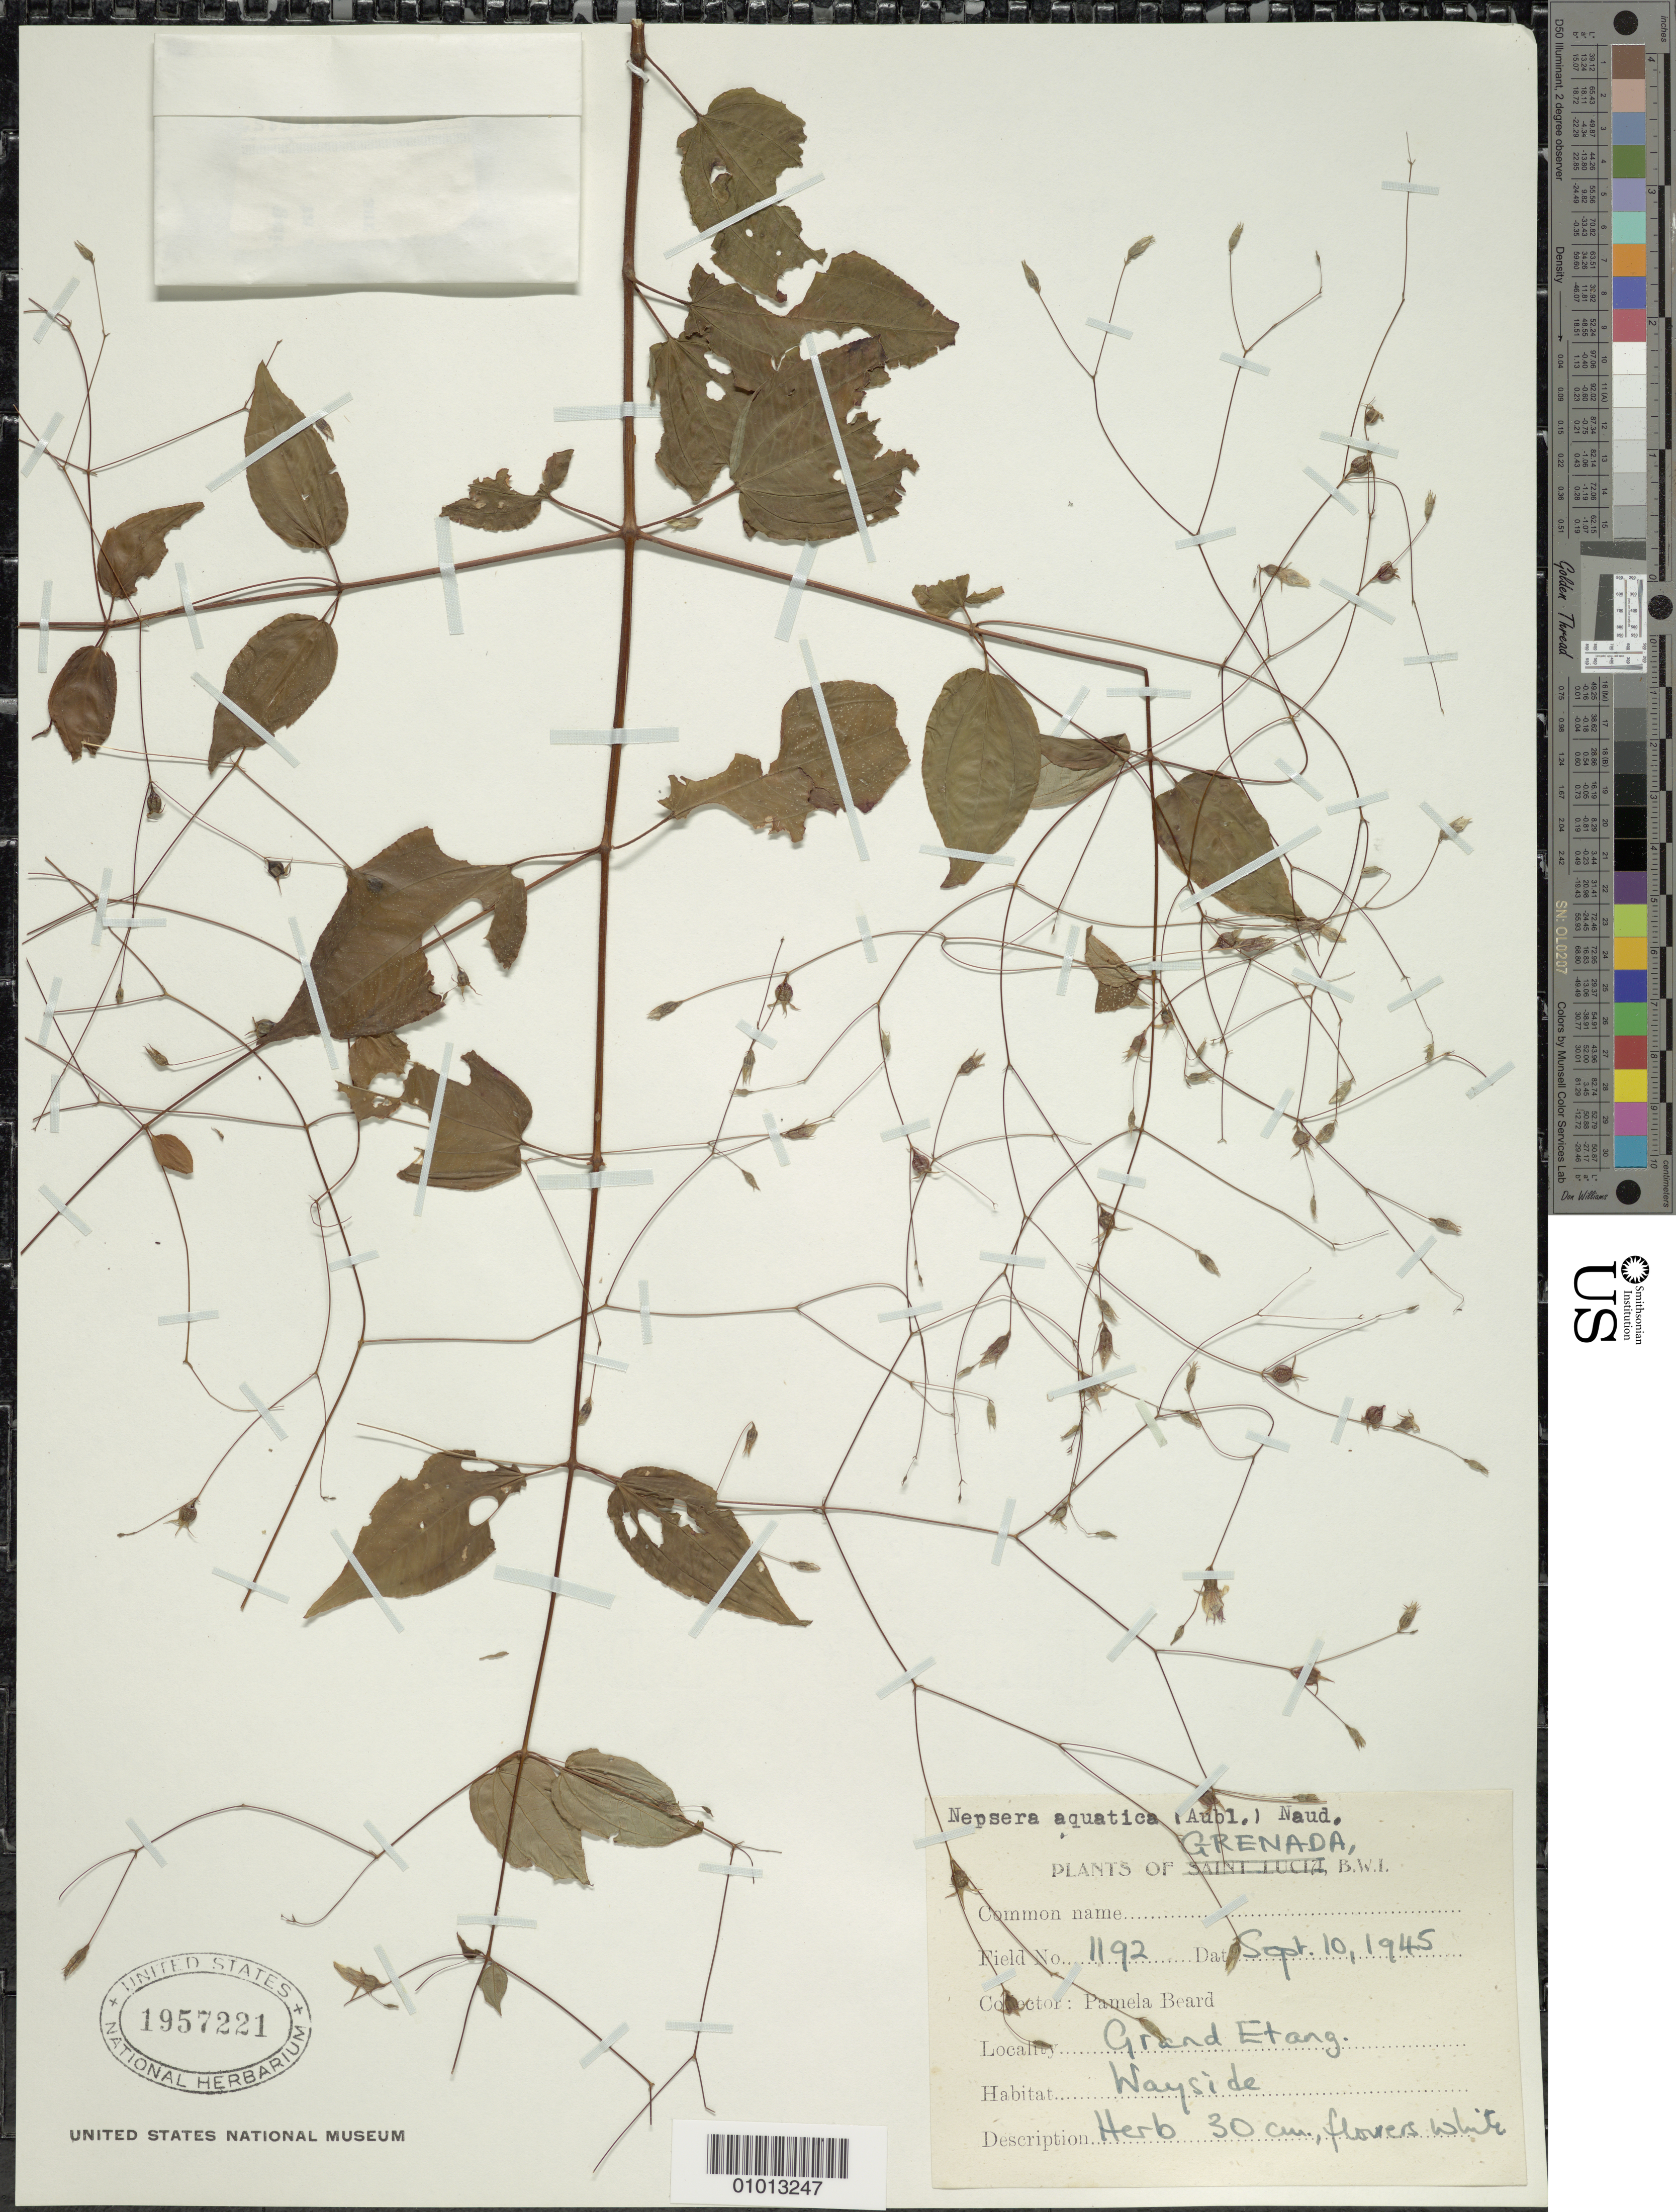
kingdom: Plantae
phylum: Tracheophyta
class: Magnoliopsida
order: Myrtales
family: Melastomataceae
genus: Nepsera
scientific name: Nepsera aquatica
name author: (Aubl.) Naudin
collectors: P. Beard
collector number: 1192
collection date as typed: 10 Sep 1945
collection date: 1945-09-10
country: Grenada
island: Grenada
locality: Grand Etang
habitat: Wayside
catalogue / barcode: US 1957221